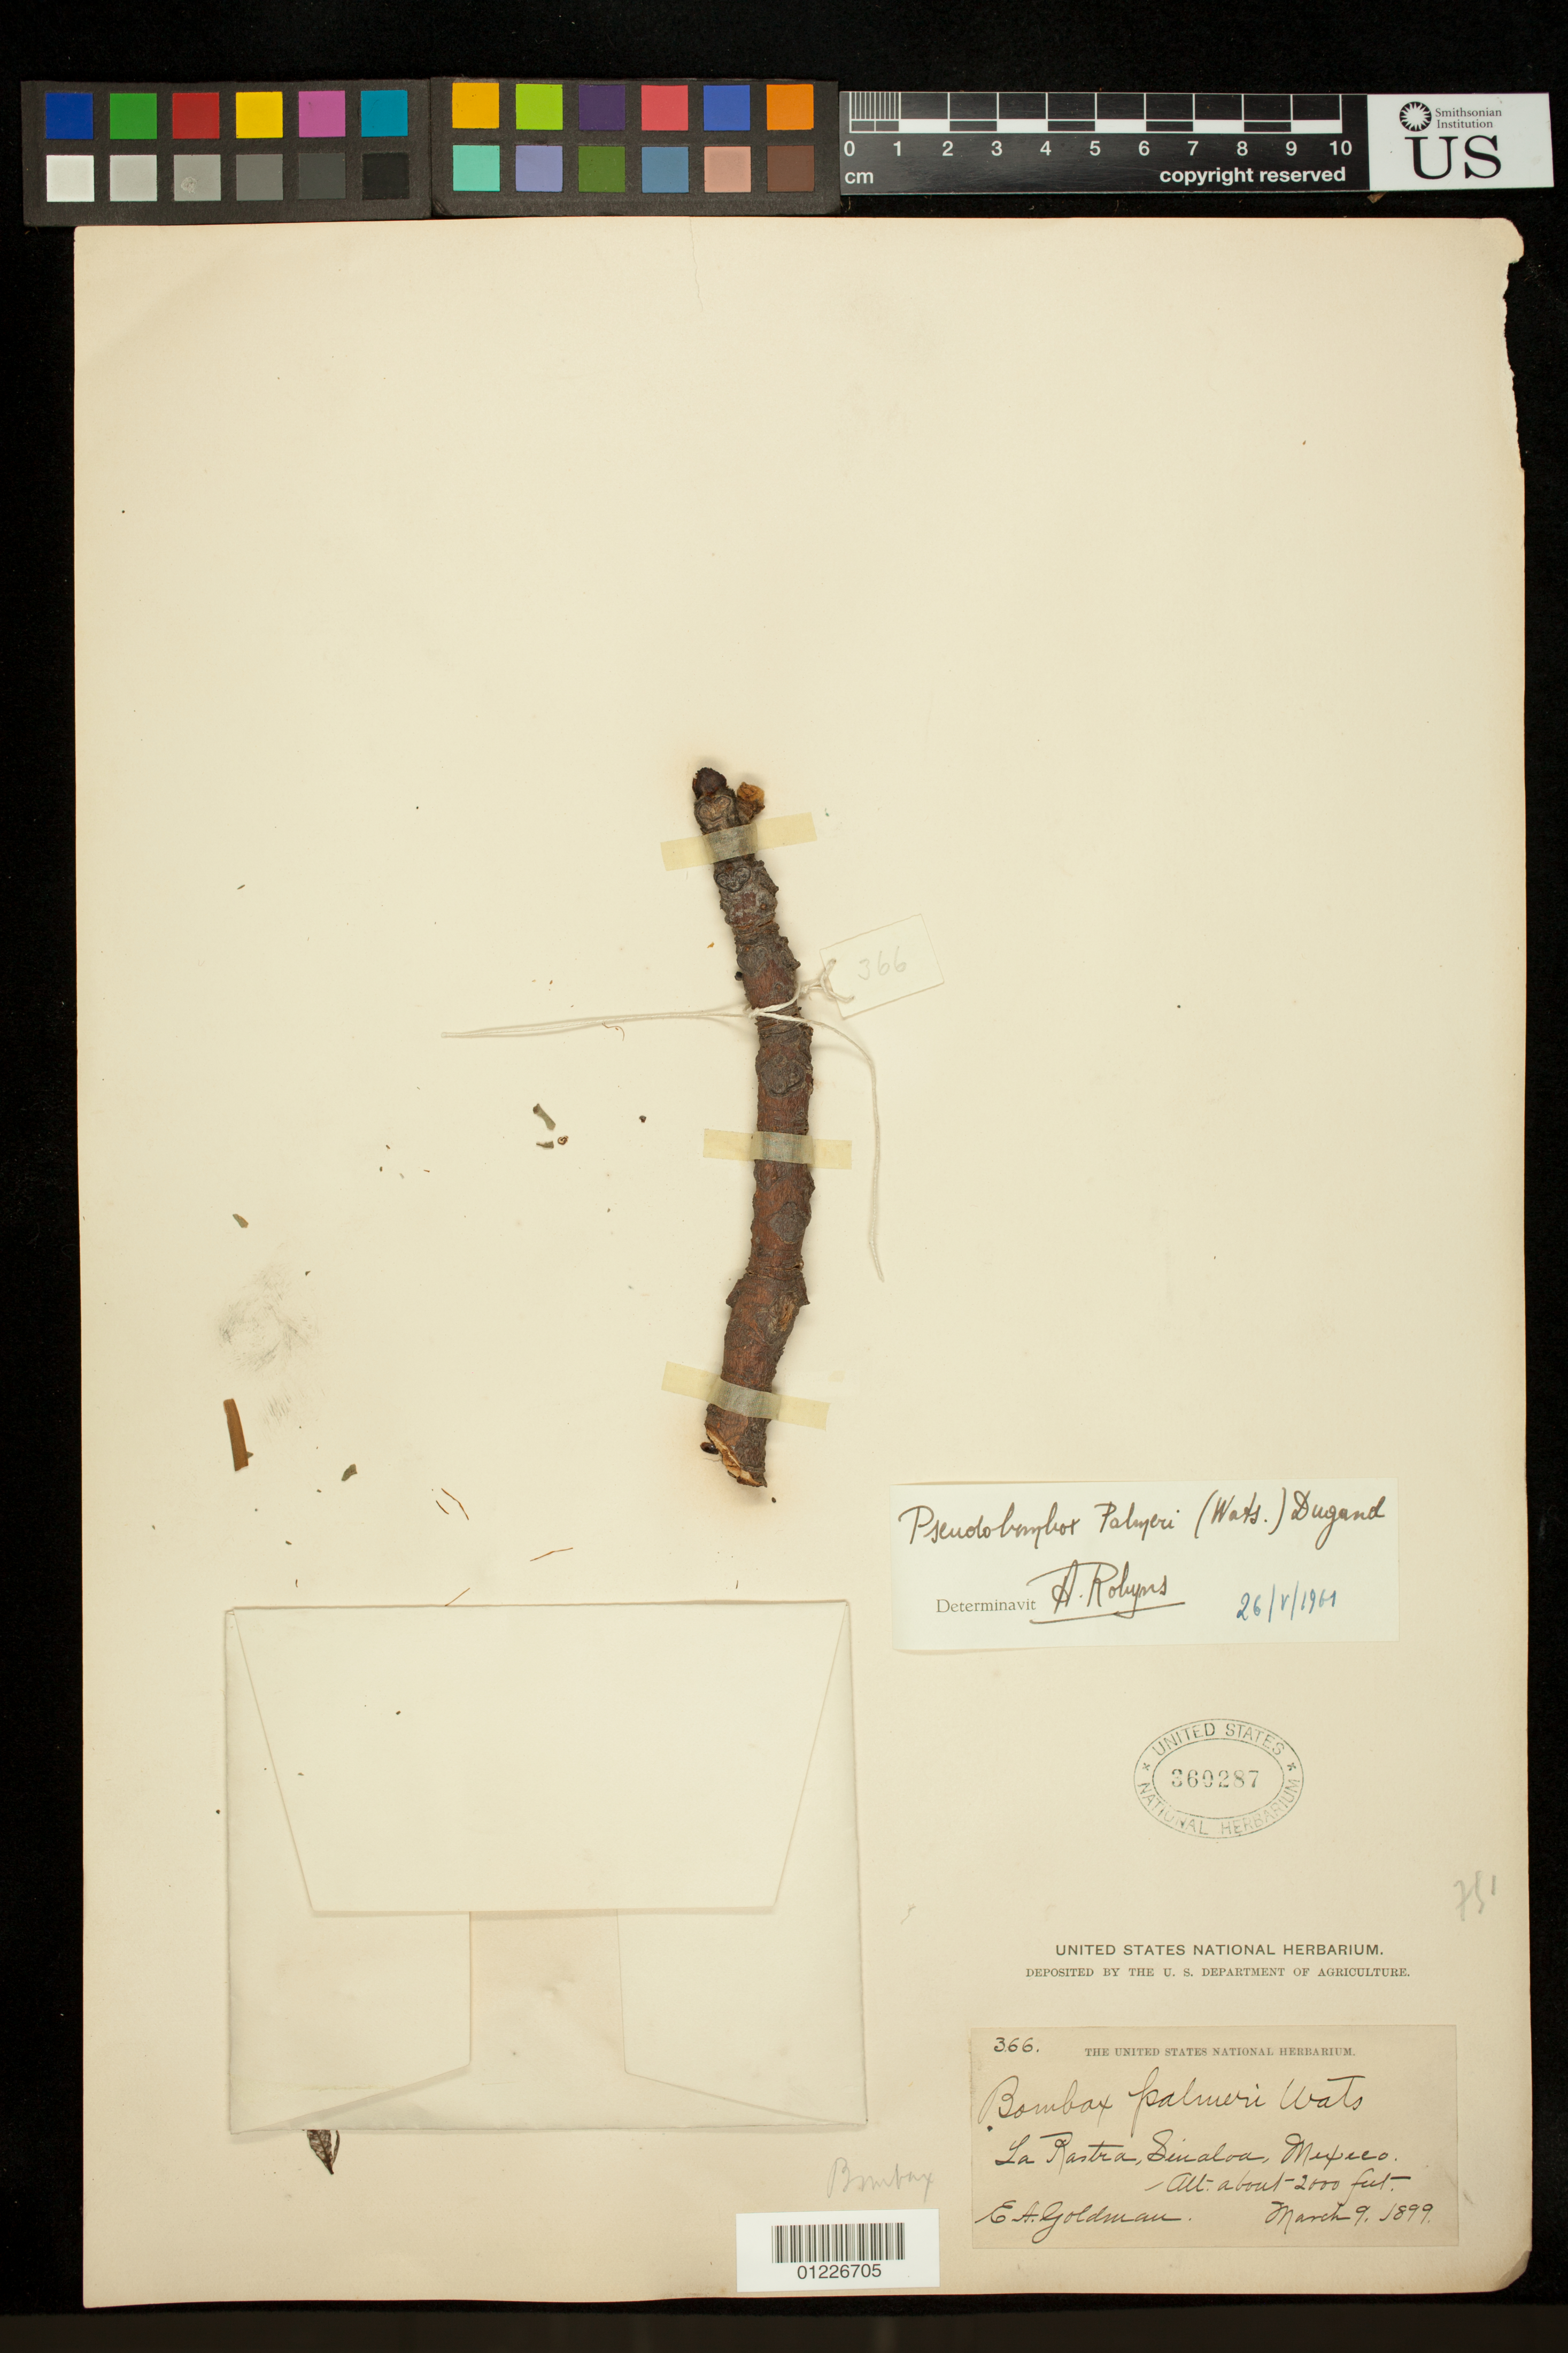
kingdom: Plantae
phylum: Tracheophyta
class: Magnoliopsida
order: Malvales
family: Malvaceae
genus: Pseudobombax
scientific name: Pseudobombax palmeri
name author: (S. Watson) Dugand G.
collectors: E. A. Goldman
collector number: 366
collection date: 1899-03-09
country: Mexico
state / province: Sinaloa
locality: La Rastra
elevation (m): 610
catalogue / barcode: US 360287